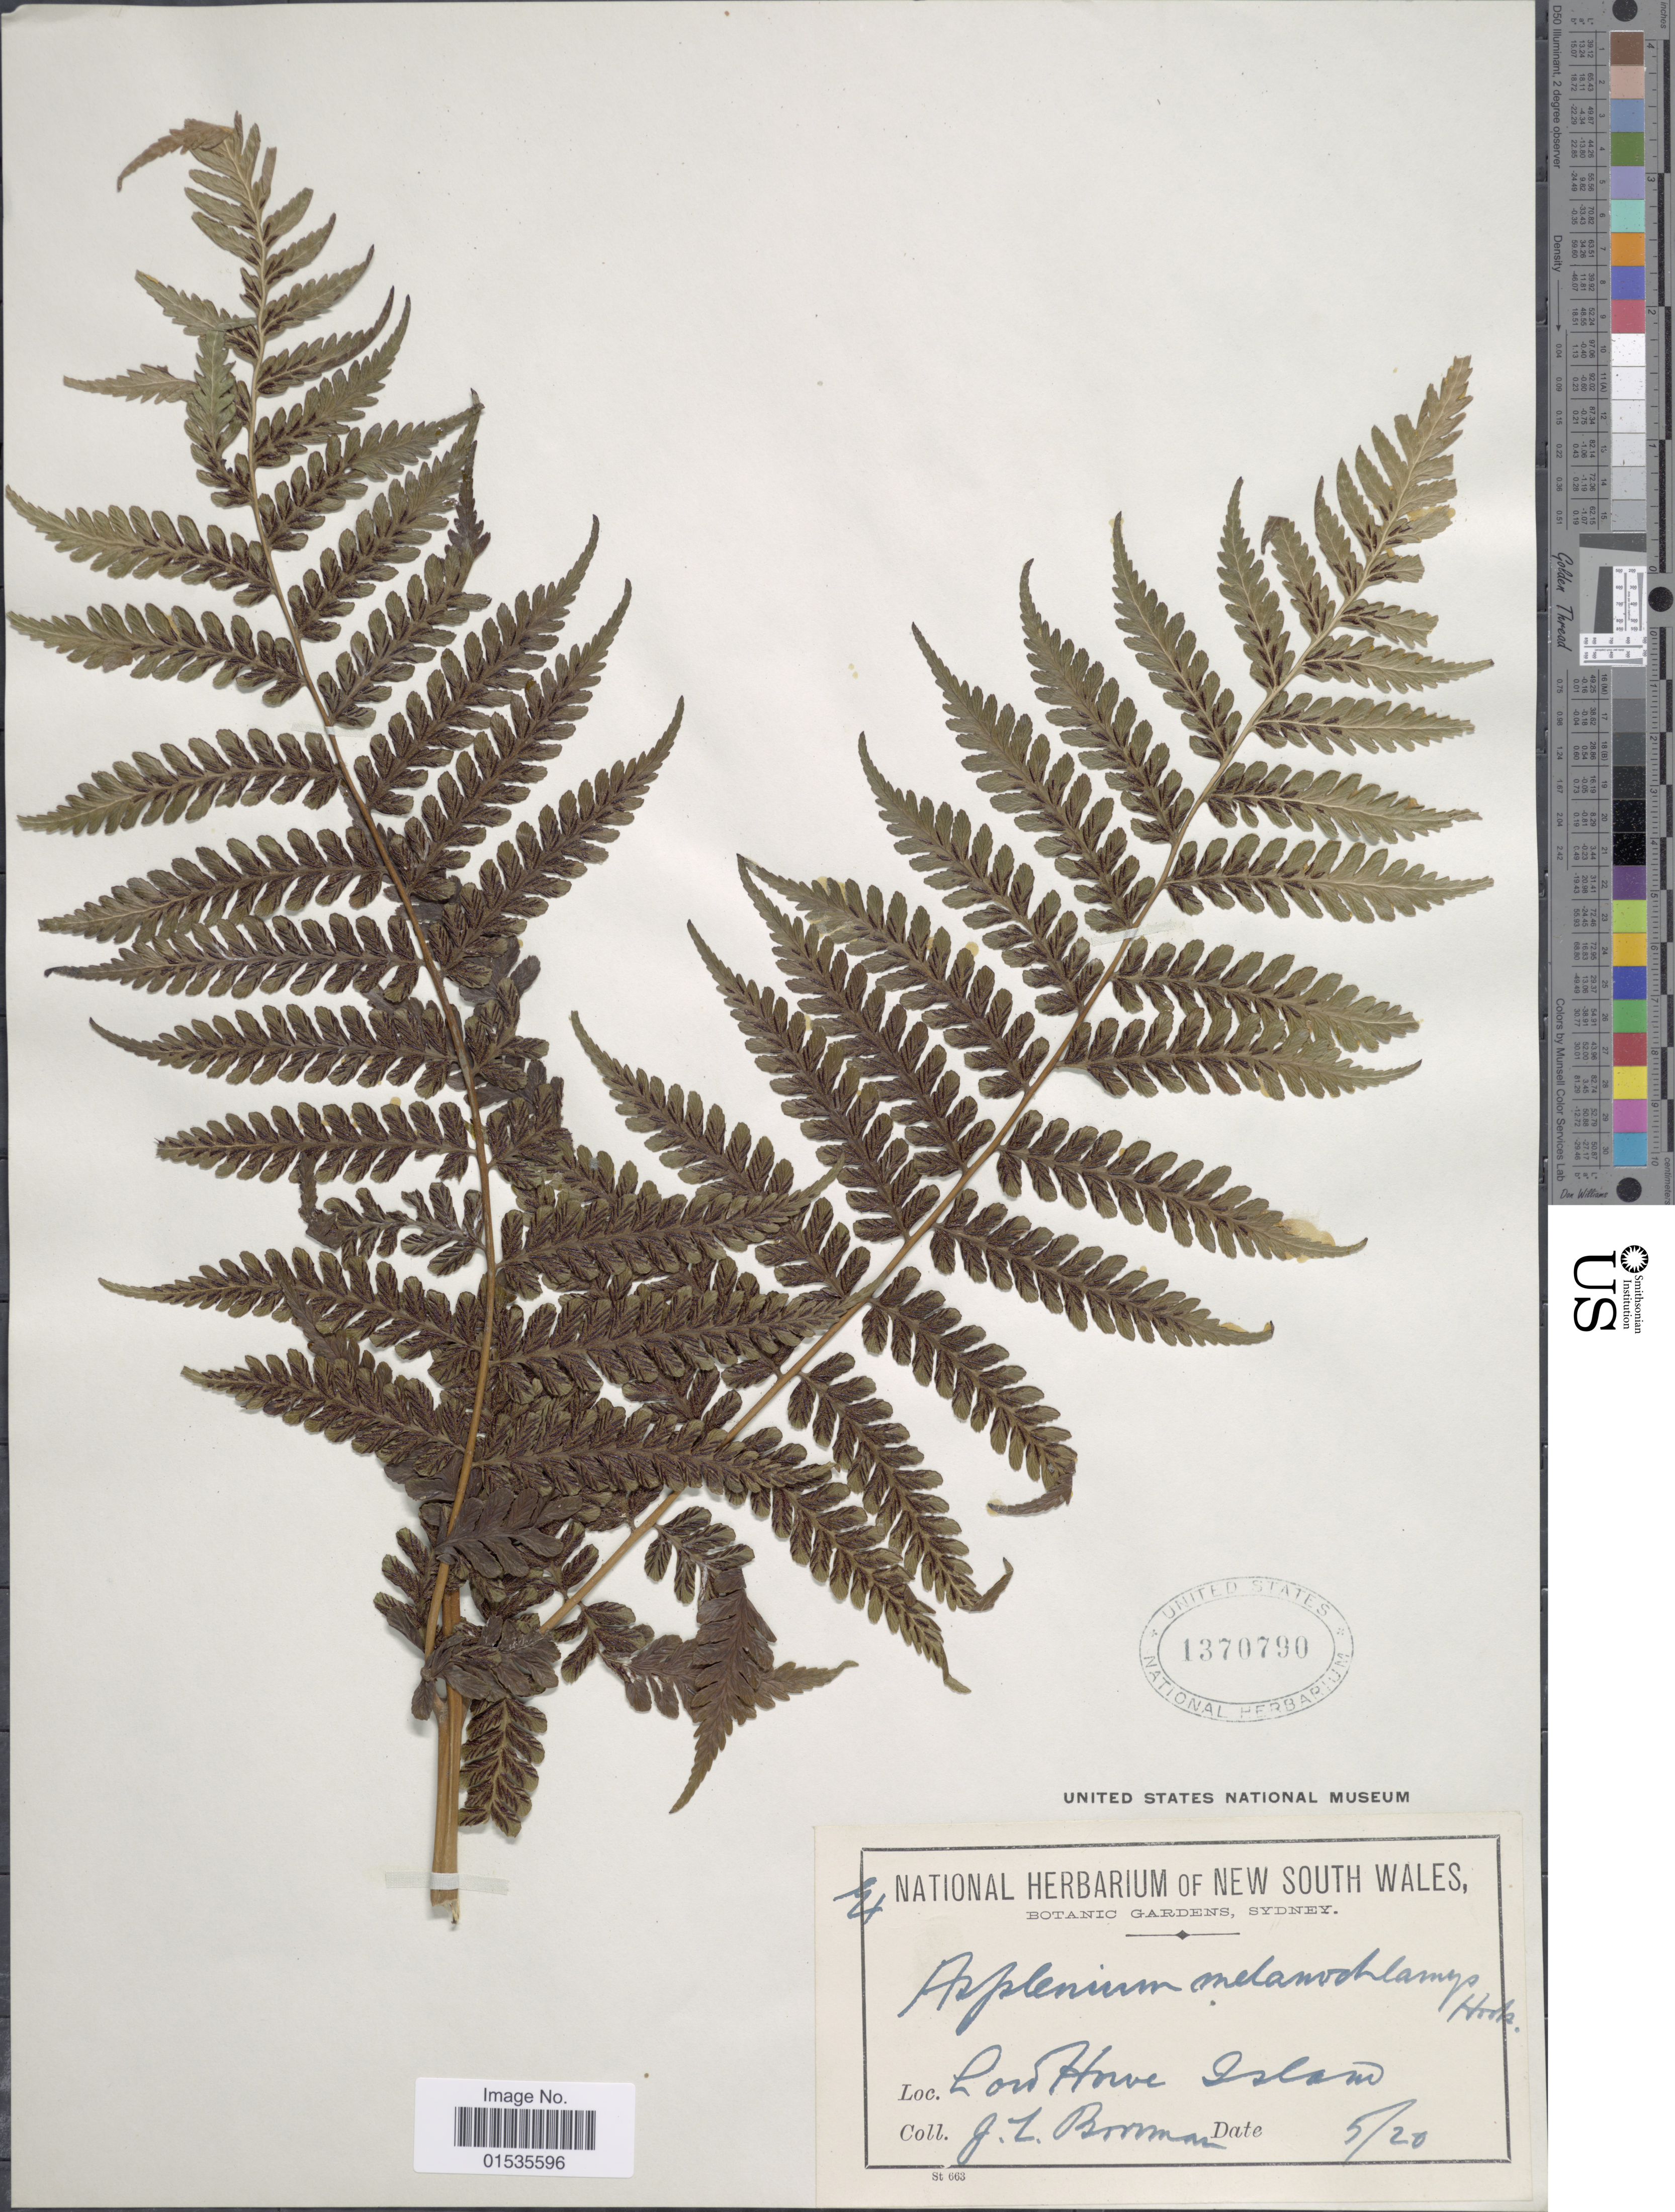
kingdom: Plantae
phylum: Tracheophyta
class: Polypodiopsida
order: Polypodiales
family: Athyriaceae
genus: Diplazium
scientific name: Diplazium melanochlamys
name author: (Hook.) T. Moore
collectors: J. Boorman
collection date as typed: Transcribed d/m/y: /5/20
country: Australia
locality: Lord Howe Island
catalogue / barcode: US 1370790